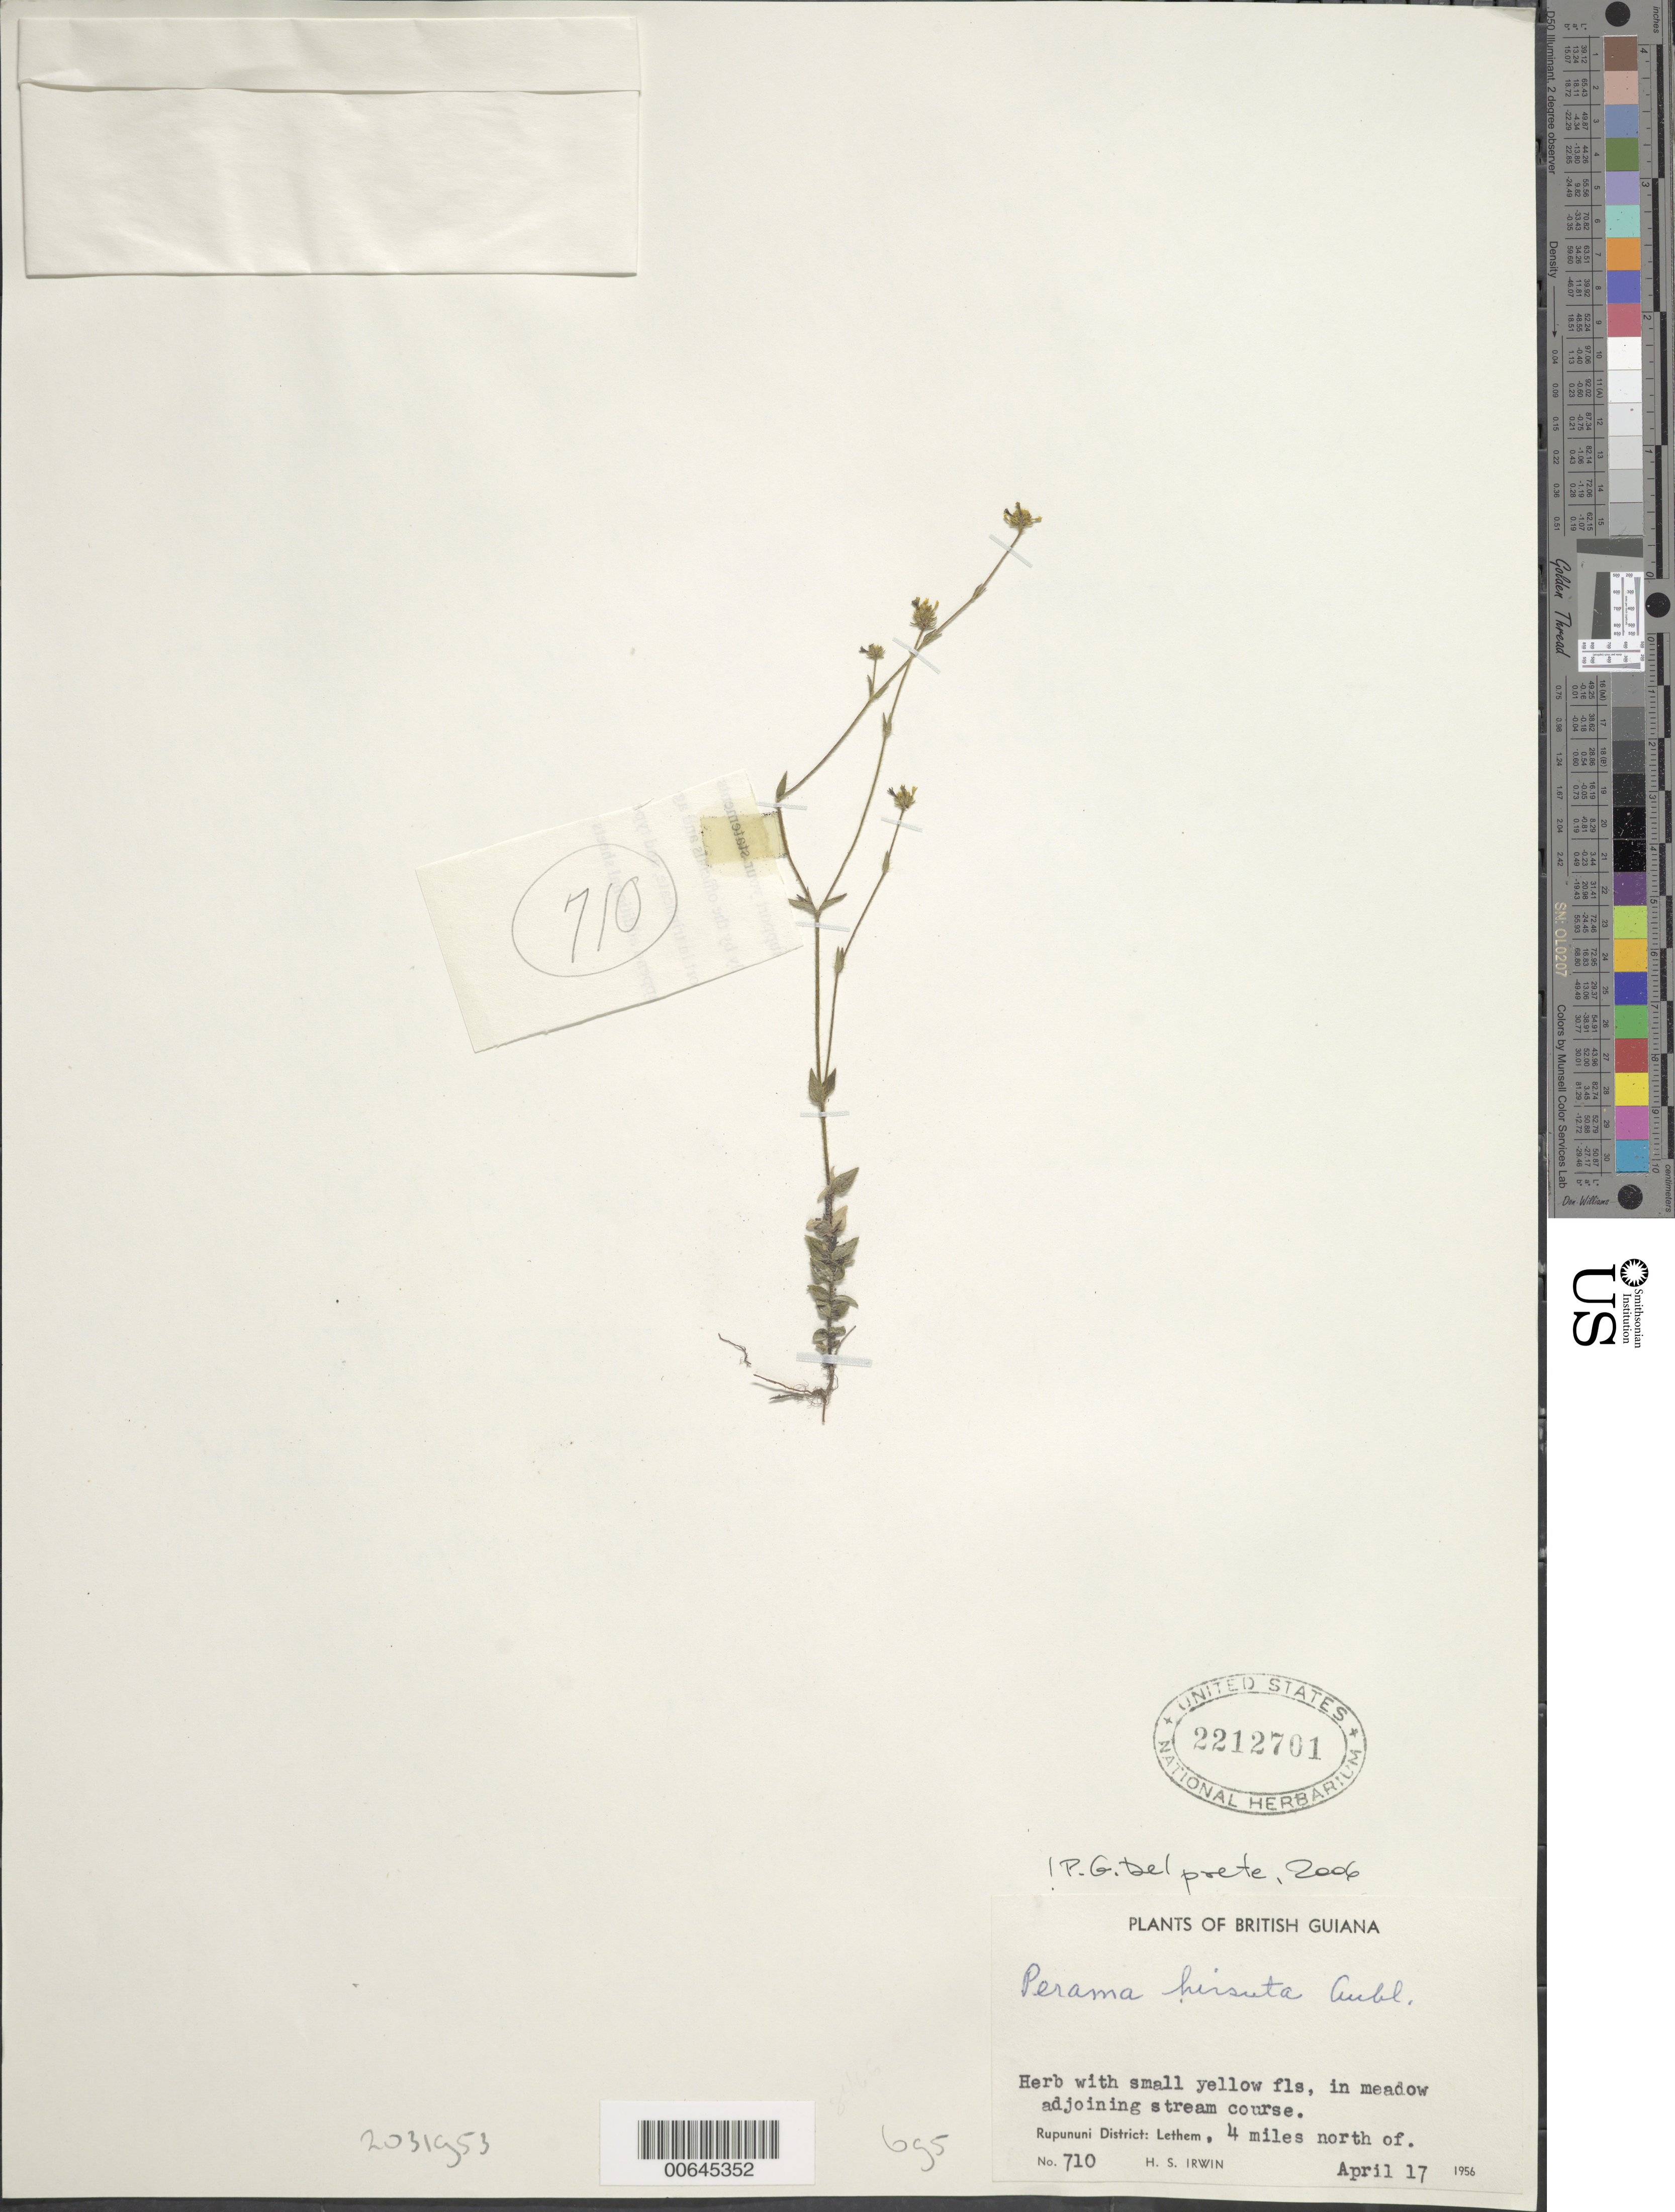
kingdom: Plantae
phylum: Tracheophyta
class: Magnoliopsida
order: Gentianales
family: Rubiaceae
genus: Perama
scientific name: Perama hirsuta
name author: Aubl.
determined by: Delprete, P. G., Herb. de Guyane Cay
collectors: H. Irwin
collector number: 710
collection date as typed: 17-Apr-56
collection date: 1956-04-17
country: Guyana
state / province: U. Takutu-U. Essequibo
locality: Rupununi Dist., 4 mi. N of Lethem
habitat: Meadow adjoining stream course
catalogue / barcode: US 2212701